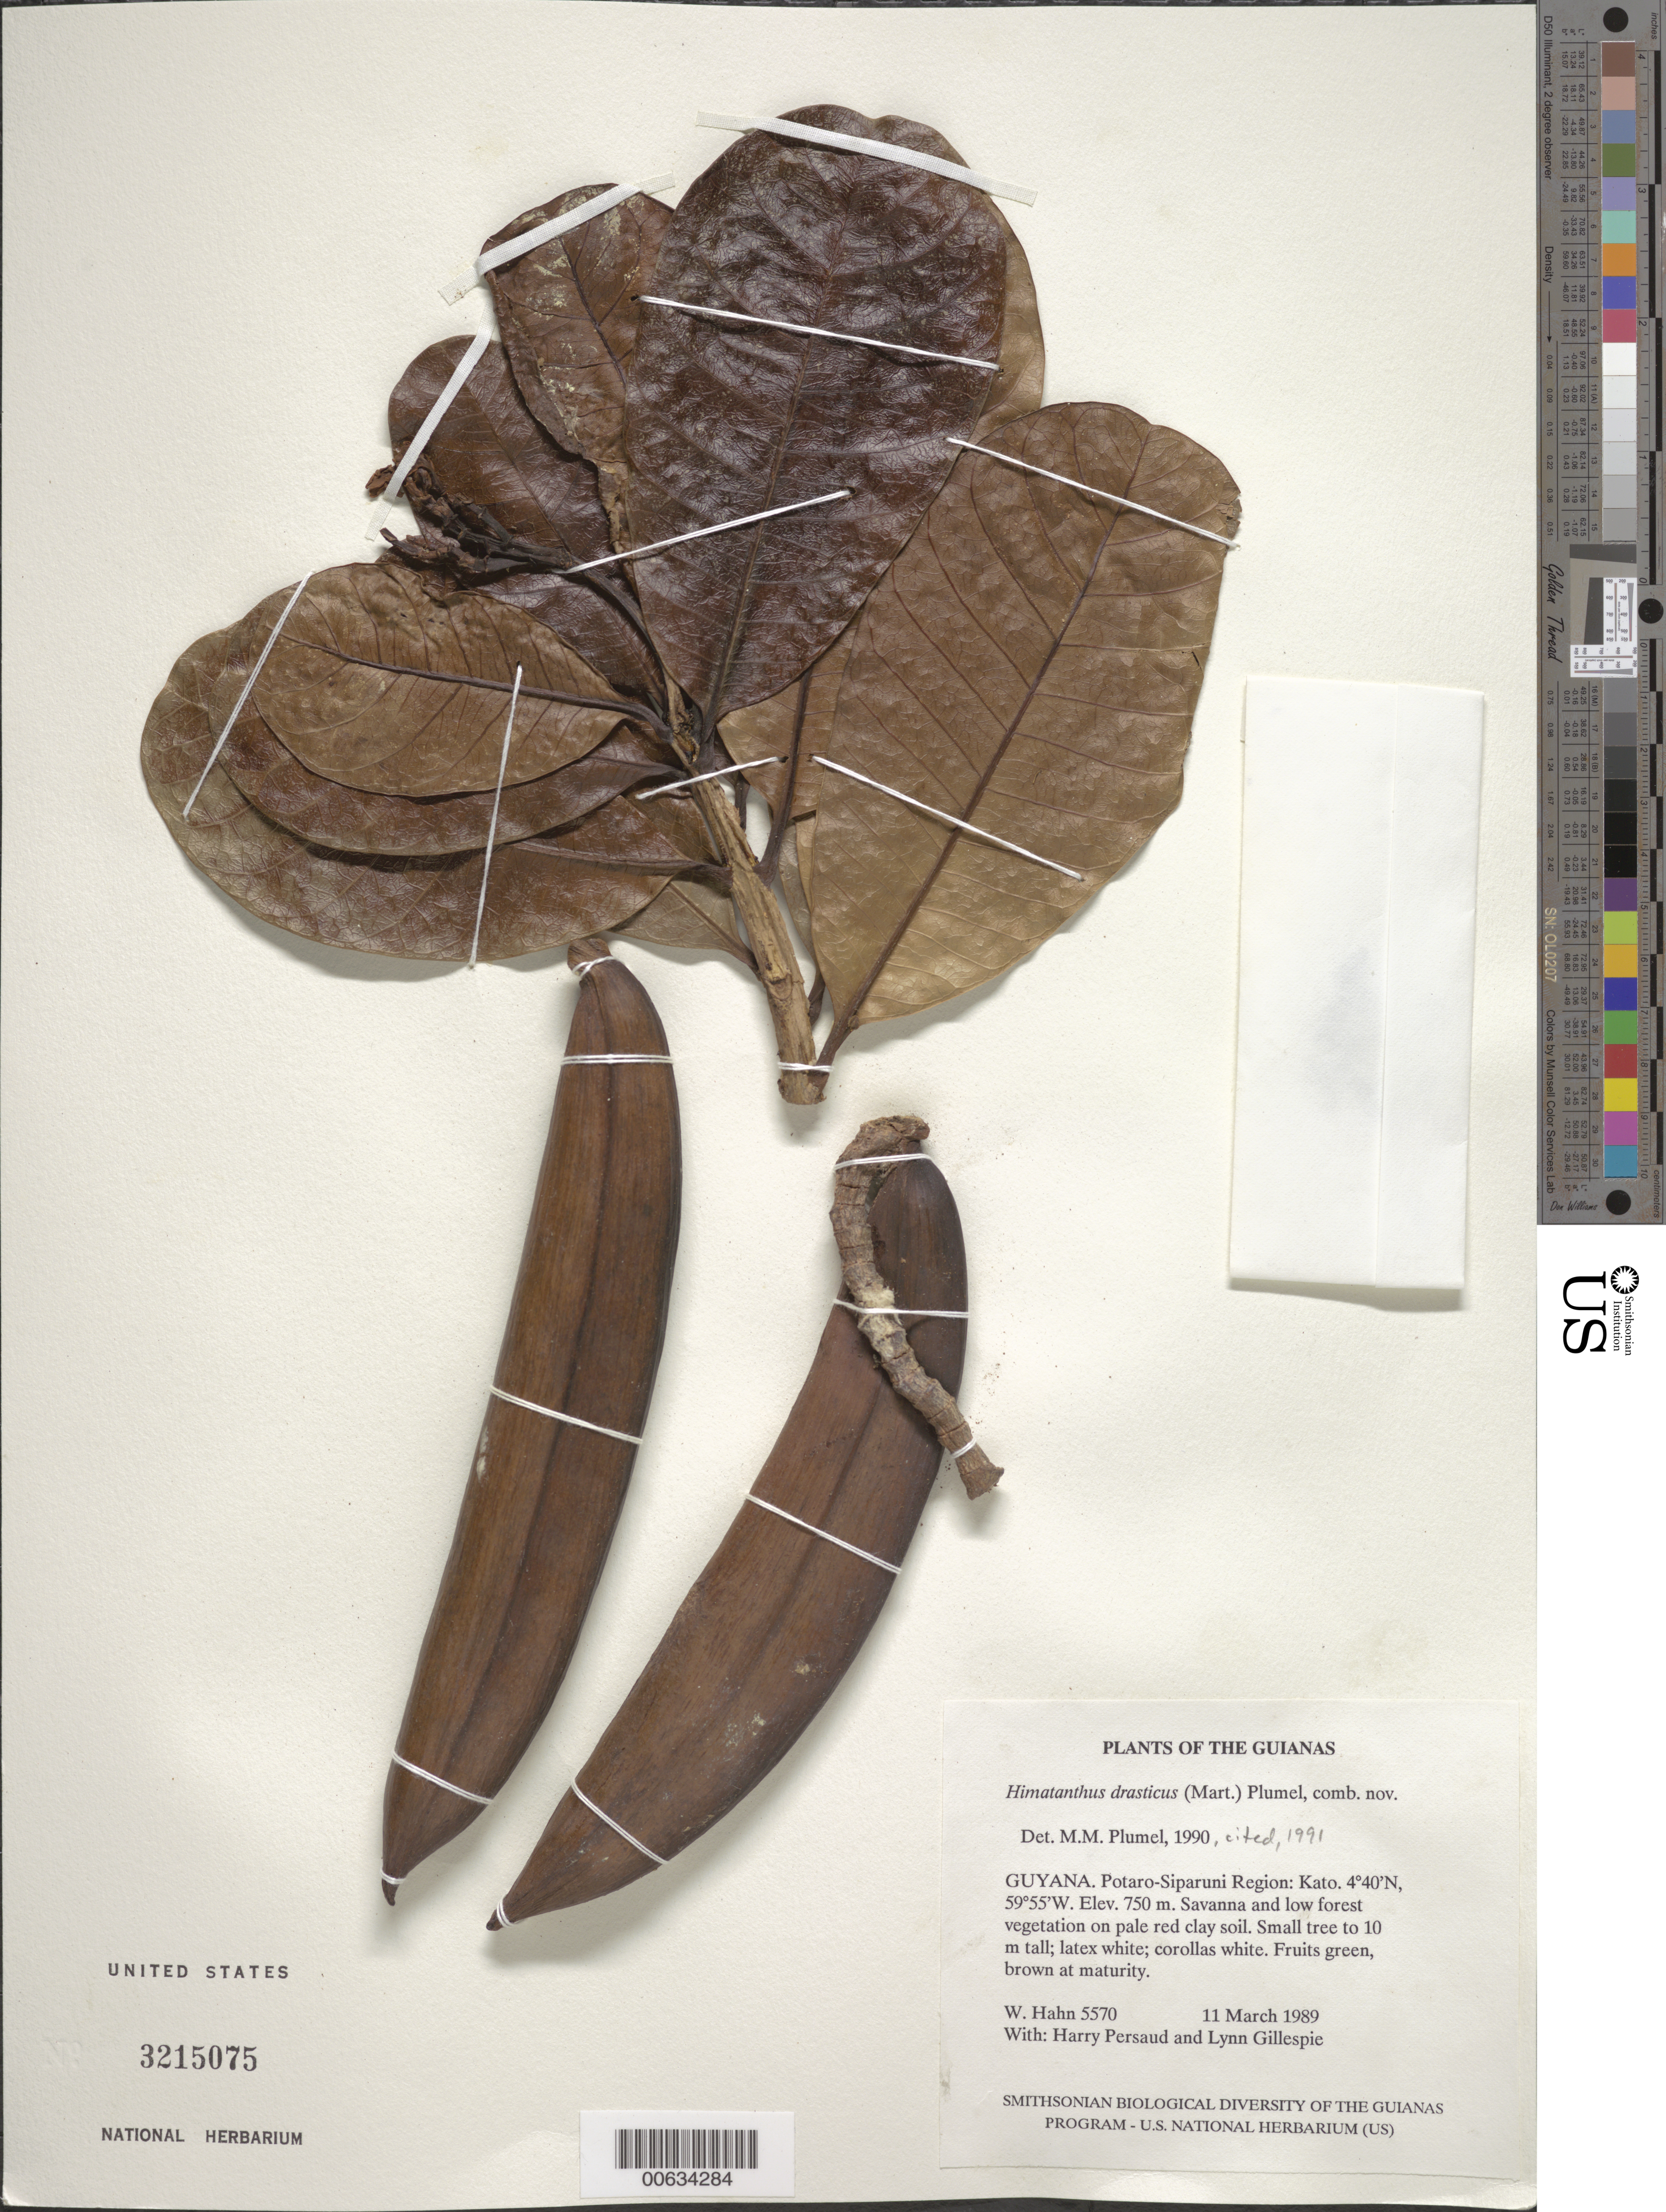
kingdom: Plantae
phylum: Tracheophyta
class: Magnoliopsida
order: Gentianales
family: Apocynaceae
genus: Himatanthus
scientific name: Himatanthus drasticus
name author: (Mart.) Plumel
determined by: Plumel, M. - M.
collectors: W. Hahn, H. Persaud & L. J. Gillespie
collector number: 5570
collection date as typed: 11 March 1989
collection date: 1989-03-11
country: Guyana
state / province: Potaro-Siparuni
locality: Kato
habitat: Savanna and low forest vegetation on pale red clay soil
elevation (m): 750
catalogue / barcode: US 3215075